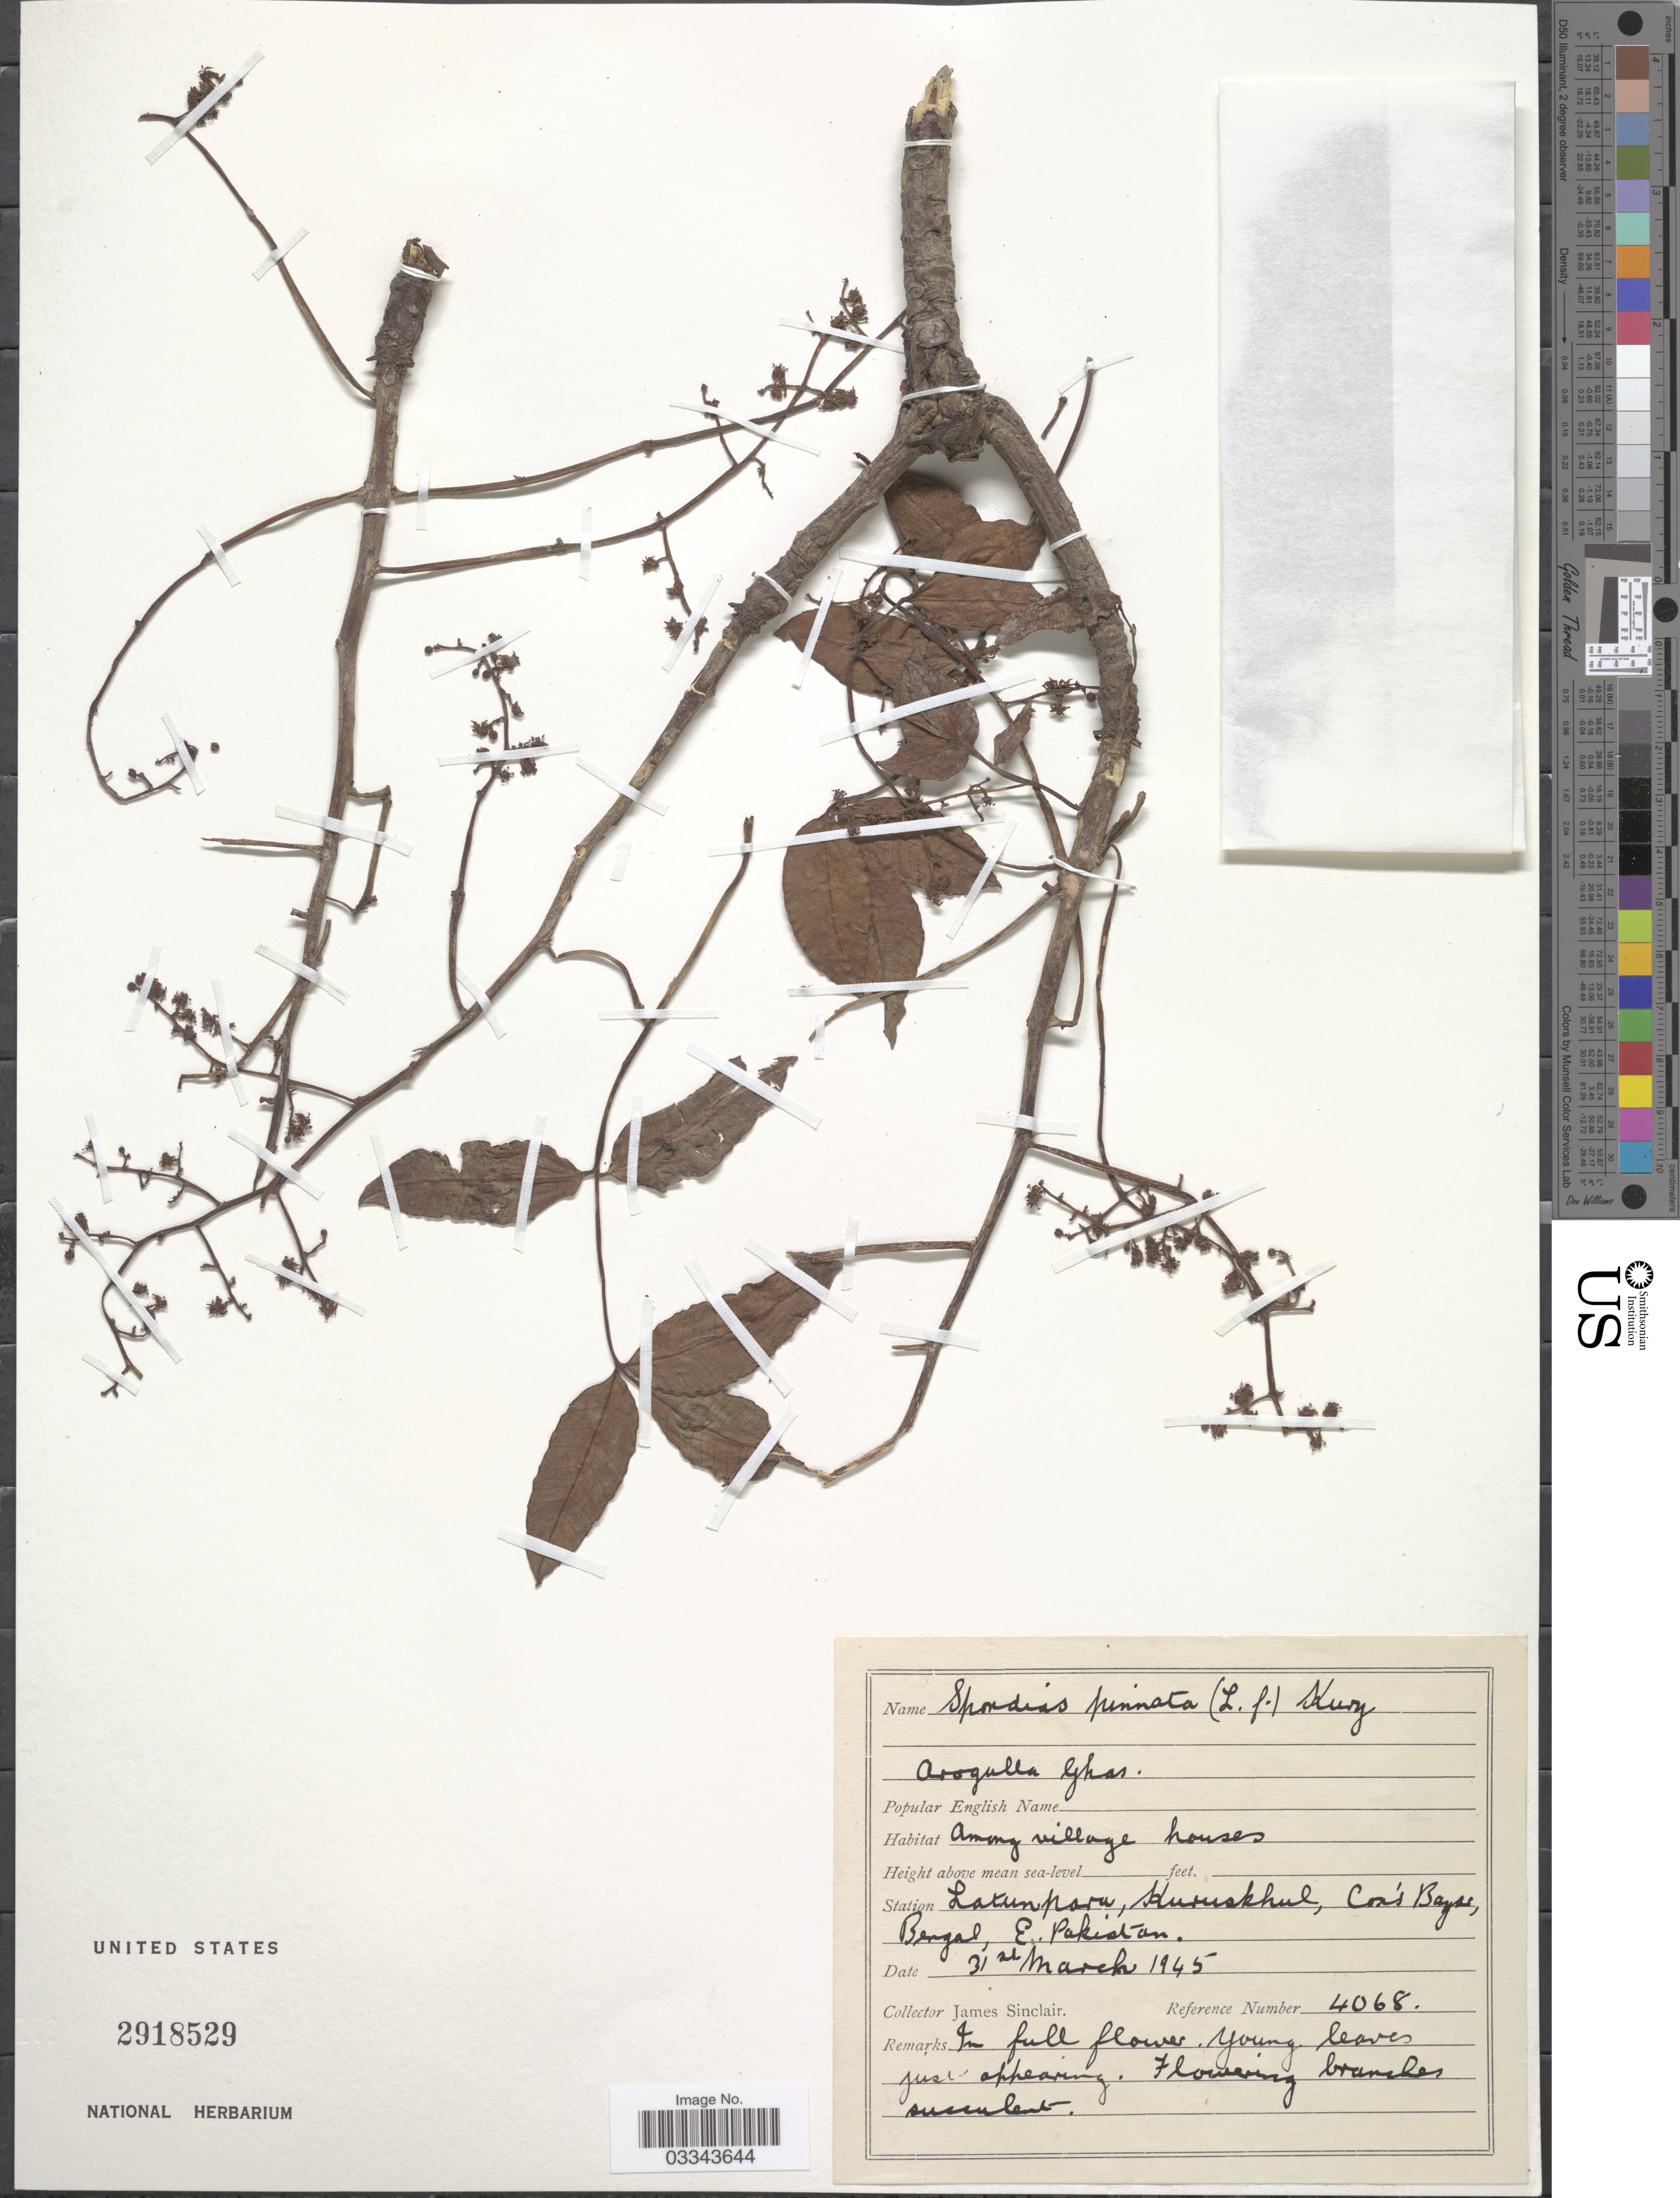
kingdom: Plantae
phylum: Tracheophyta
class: Magnoliopsida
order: Sapindales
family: Anacardiaceae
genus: Spondias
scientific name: Spondias pinnata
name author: (L. f.) Kurz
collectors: J. Sinclair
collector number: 4068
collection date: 1945-03-31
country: Bangladesh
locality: Station Latunparu [interpreted], Kususkhul [interpreted], Cox's Bazar, Bengal, E. Pakistan.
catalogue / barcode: US 2918529